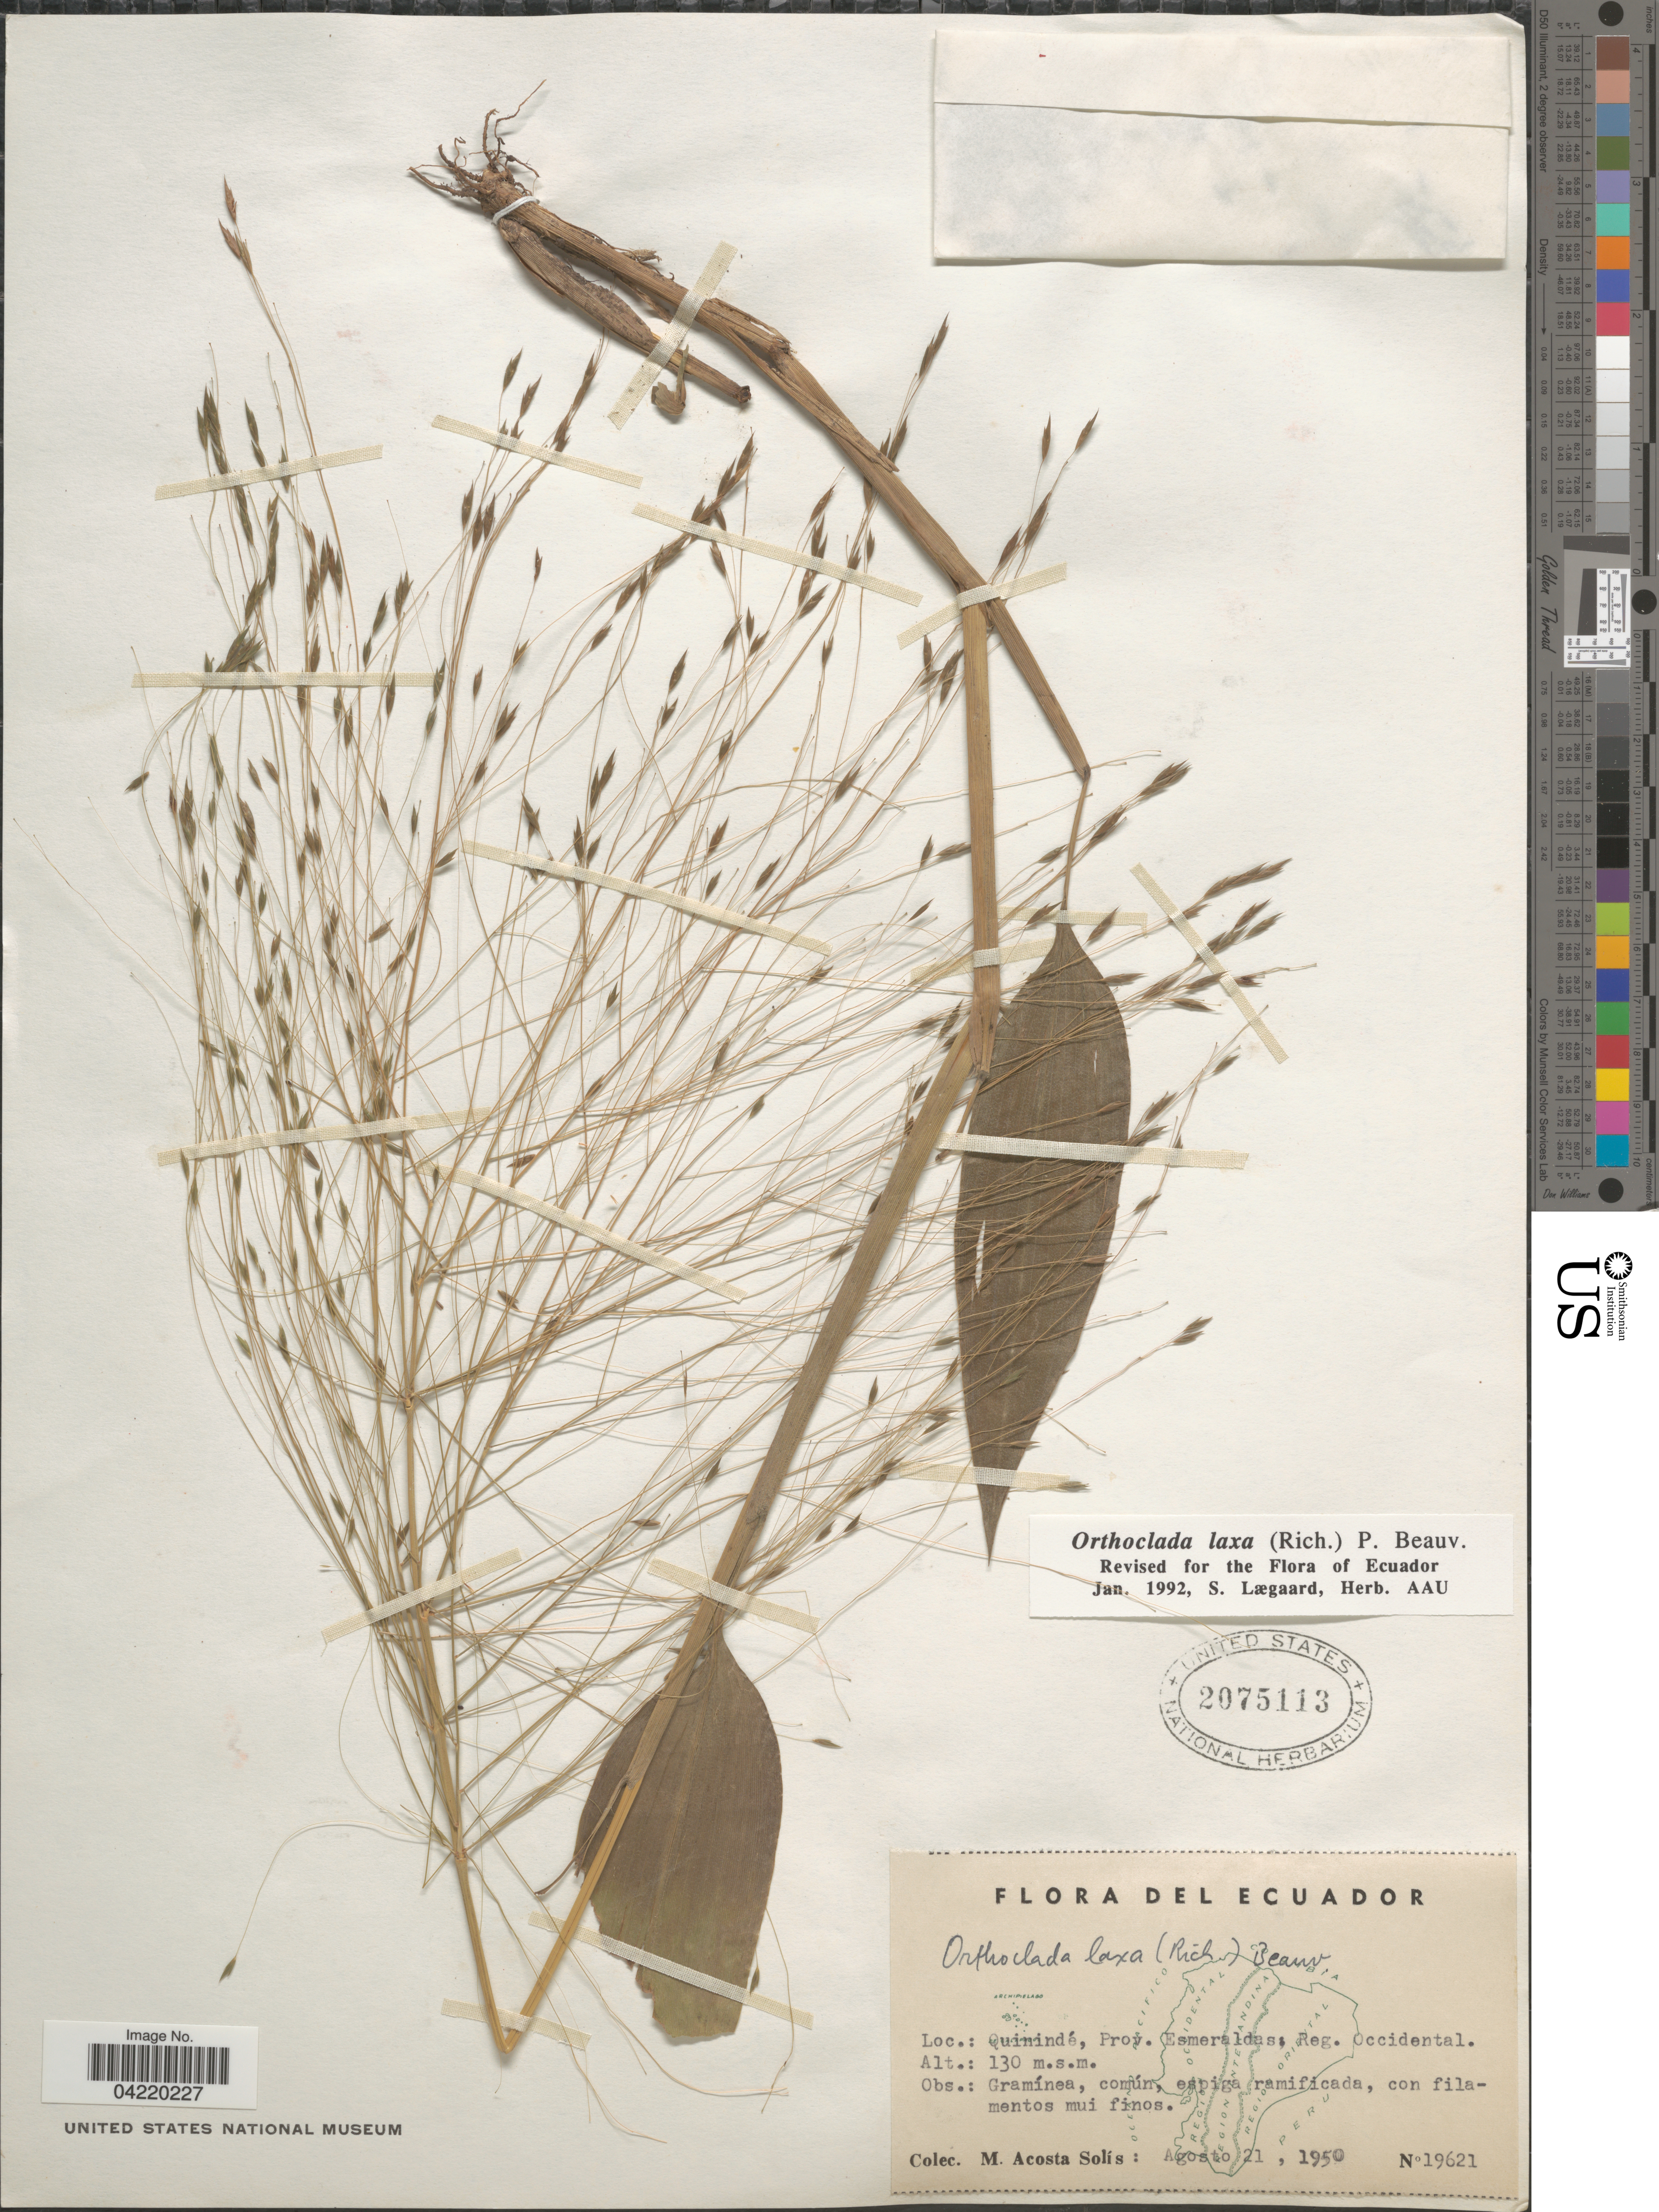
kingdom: Plantae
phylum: Tracheophyta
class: Liliopsida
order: Poales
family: Poaceae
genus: Orthoclada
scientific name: Orthoclada laxa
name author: P. Beauv.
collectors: M. Acosta Solis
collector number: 19621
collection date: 1950-08-21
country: Ecuador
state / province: Esmeraldas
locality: Quinindé, Reg. Occidental.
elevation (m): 130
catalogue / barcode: US 2075113